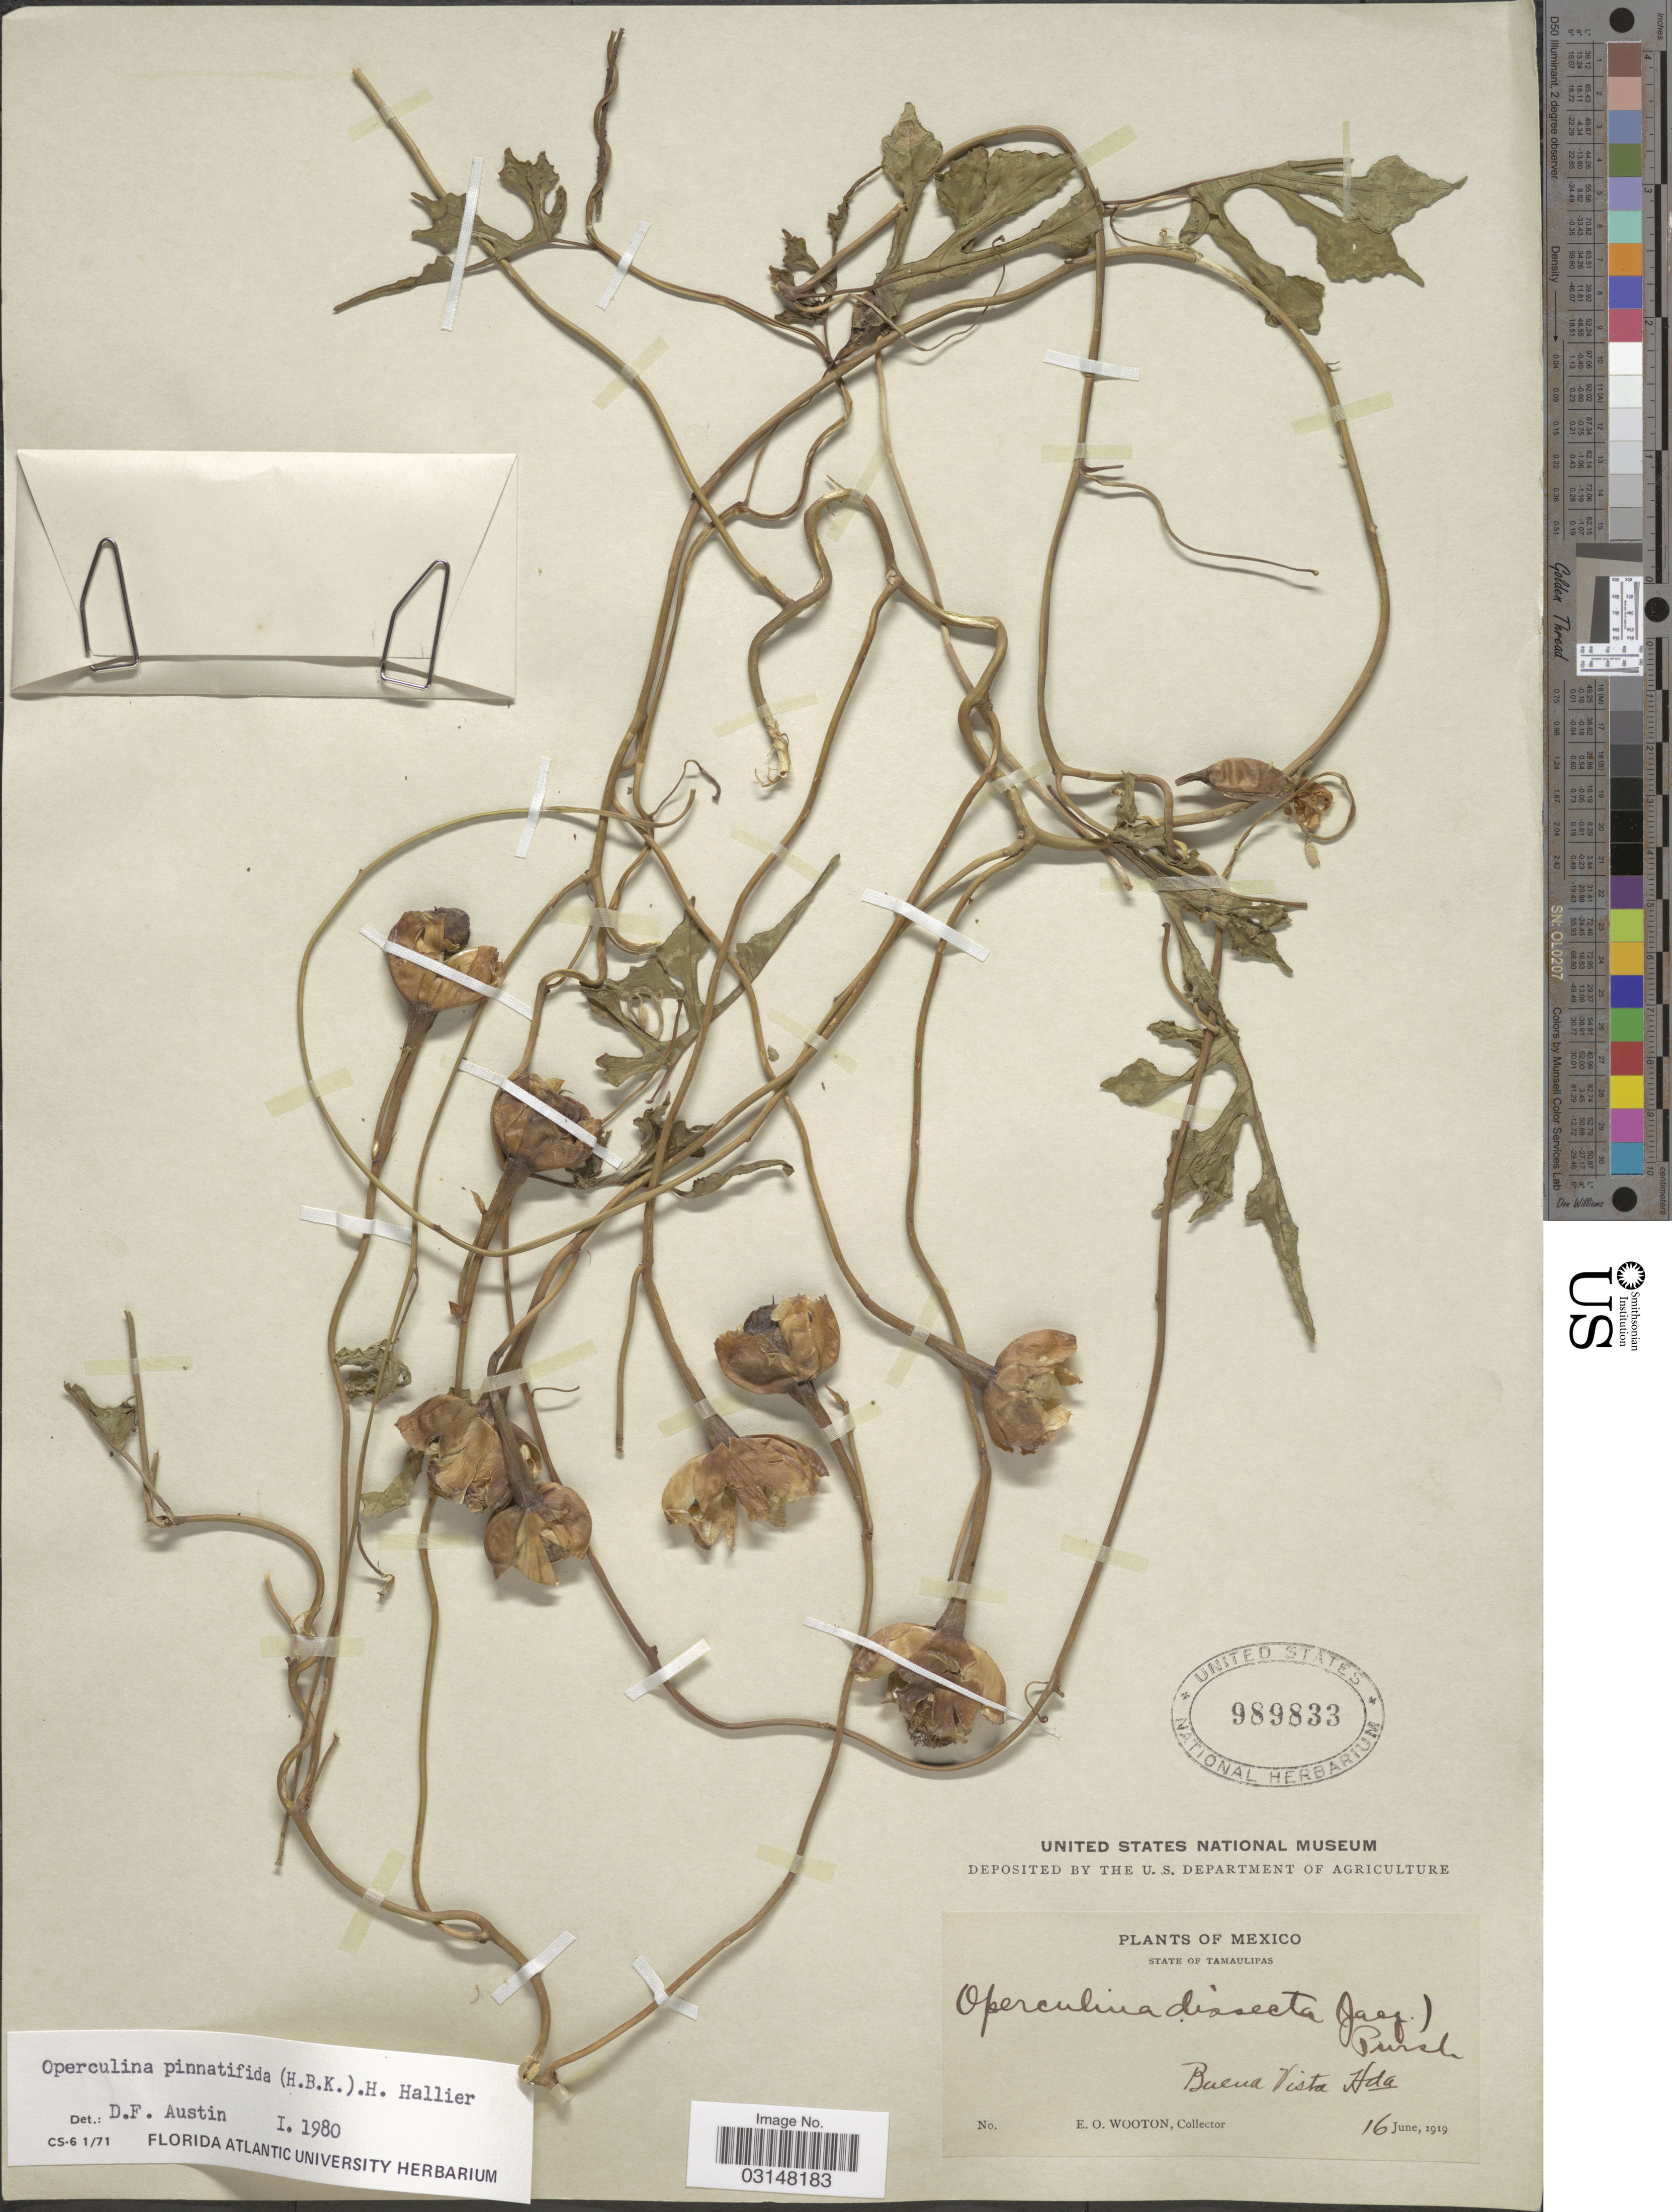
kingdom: Plantae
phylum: Tracheophyta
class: Magnoliopsida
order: Solanales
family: Convolvulaceae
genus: Operculina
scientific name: Operculina pinnatifida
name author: (Kunth) O'Donell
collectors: E. O. Wooton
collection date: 1919-06-16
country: Mexico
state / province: Tamaulipas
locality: Buena Vista Hda.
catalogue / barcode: US 989833